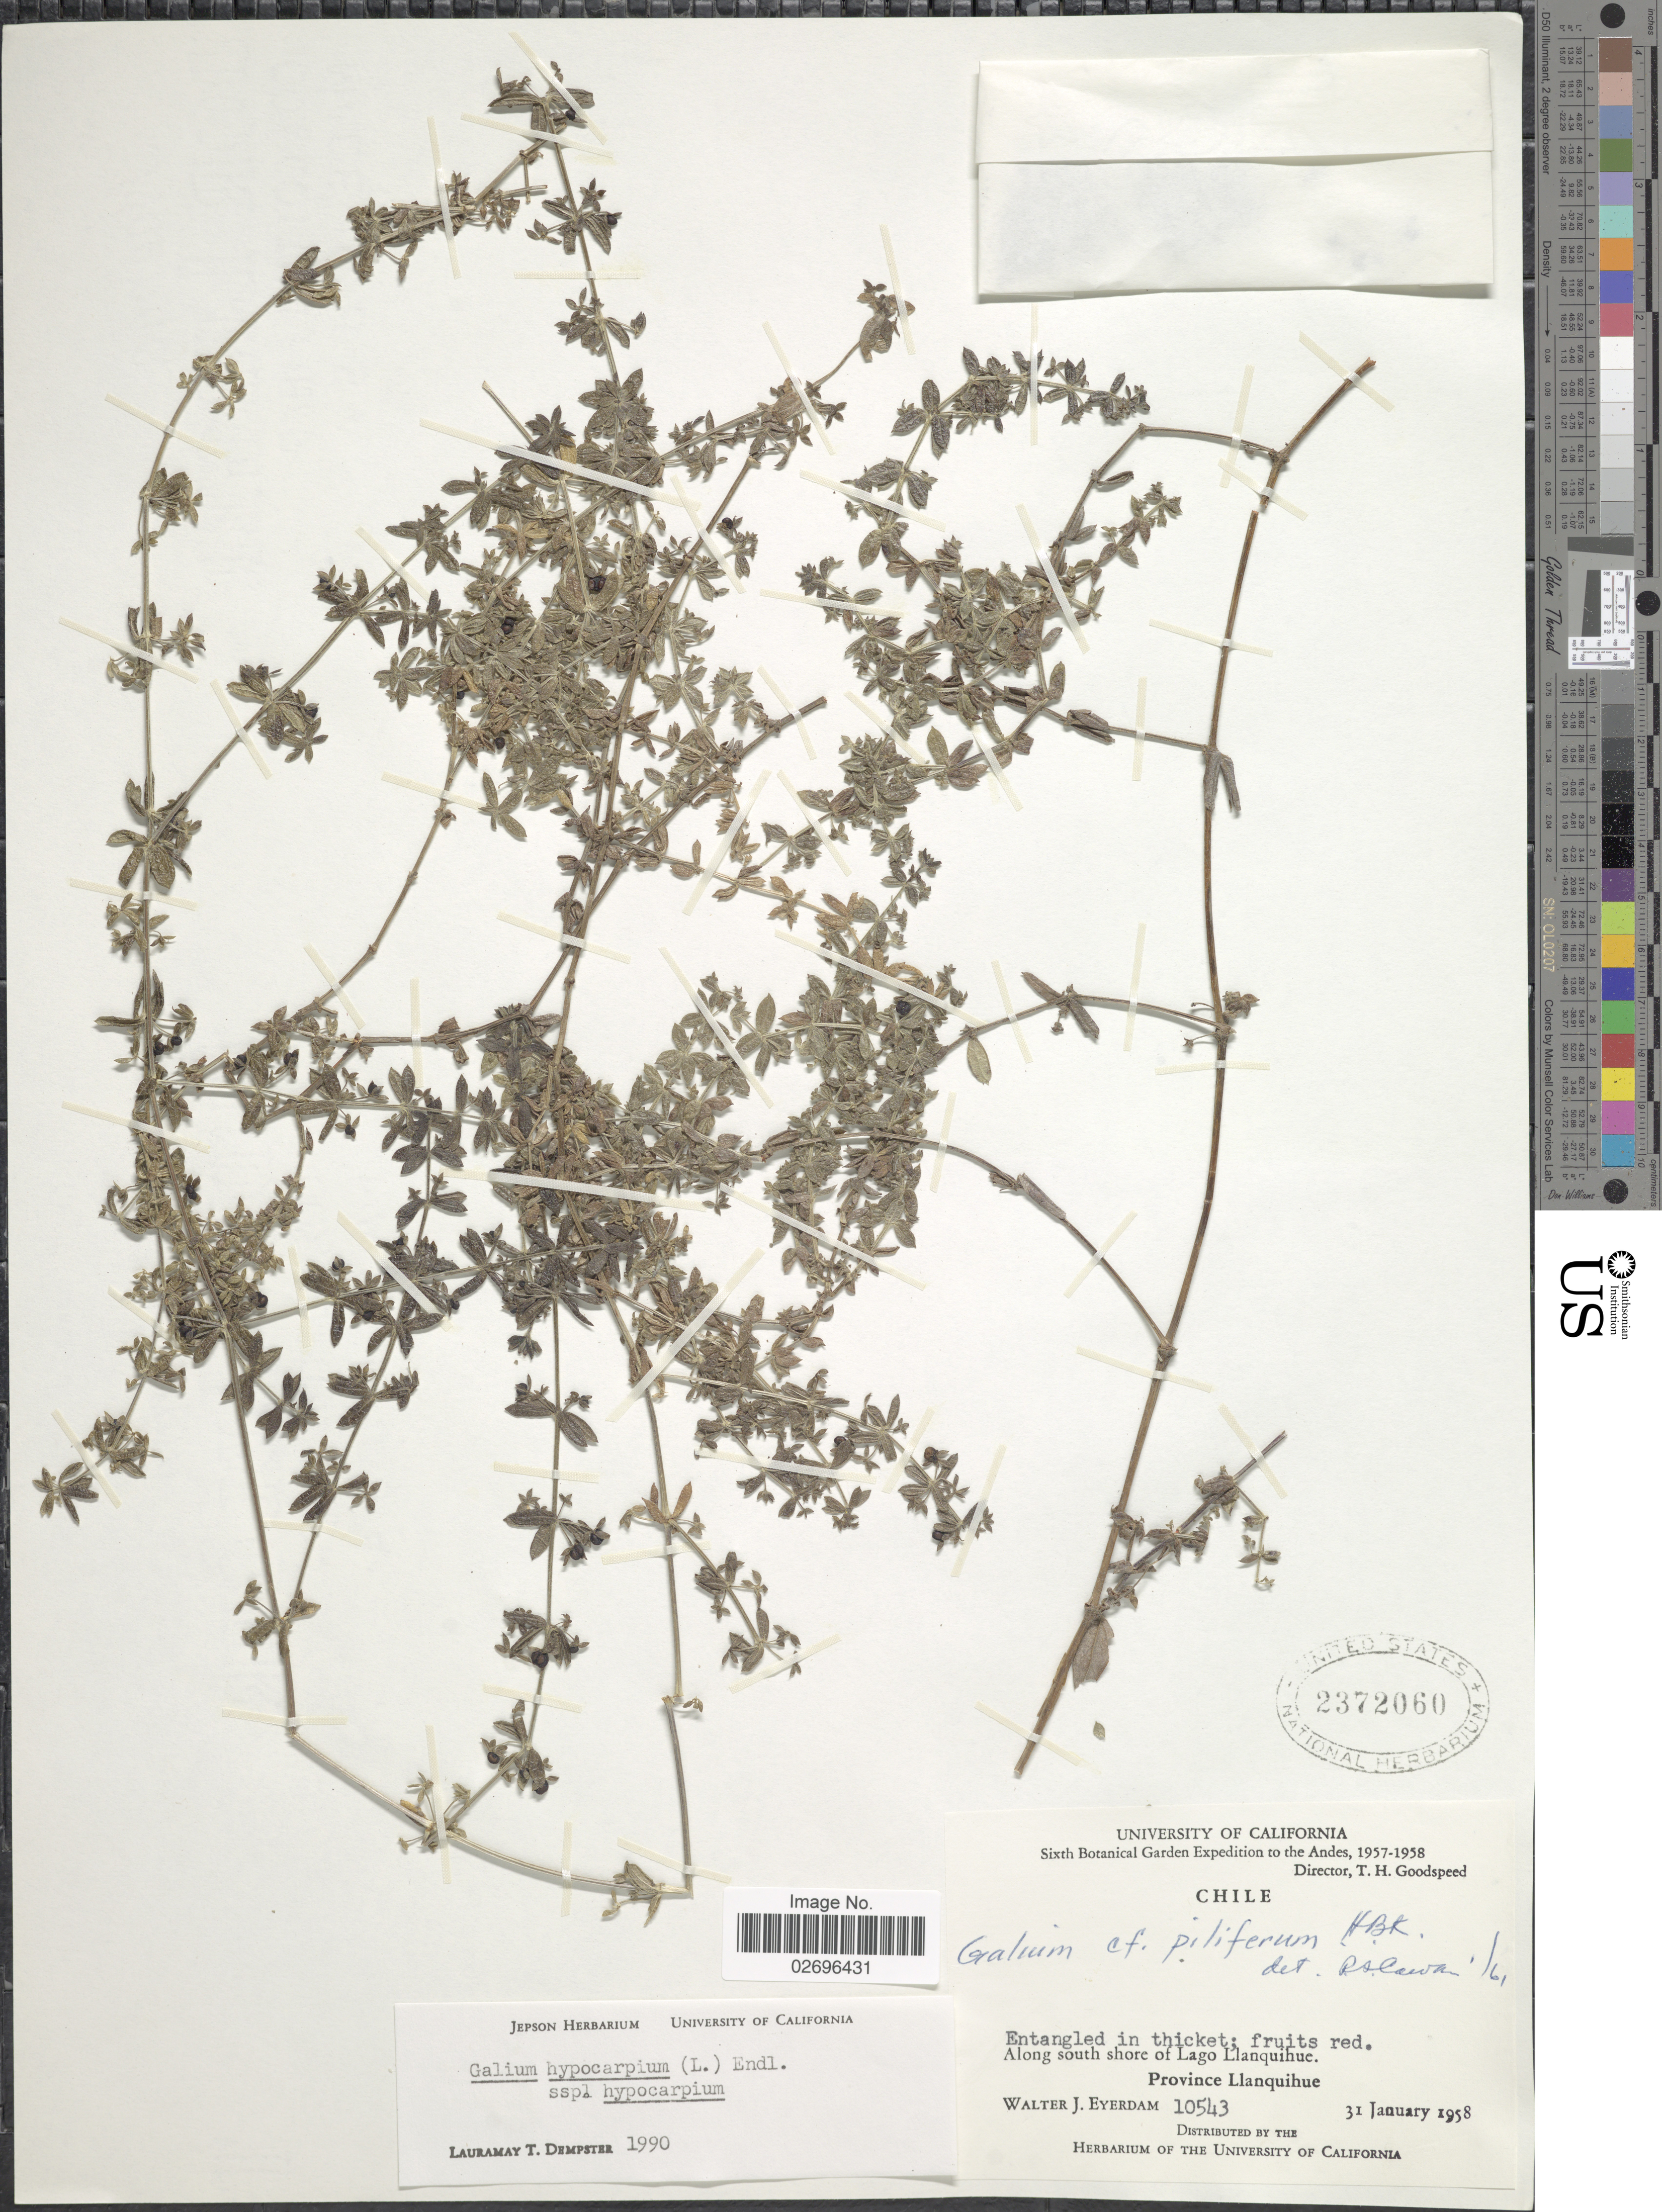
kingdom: Plantae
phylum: Tracheophyta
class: Magnoliopsida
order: Gentianales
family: Rubiaceae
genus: Galium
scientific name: Galium hypocarpium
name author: (L.) Endl. ex Griseb.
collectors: W. J. Eyerdam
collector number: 10543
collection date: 1958-01-31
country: Chile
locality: Along south shore of Lago Llanquihec, Province Llanquihue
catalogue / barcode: US 2372060